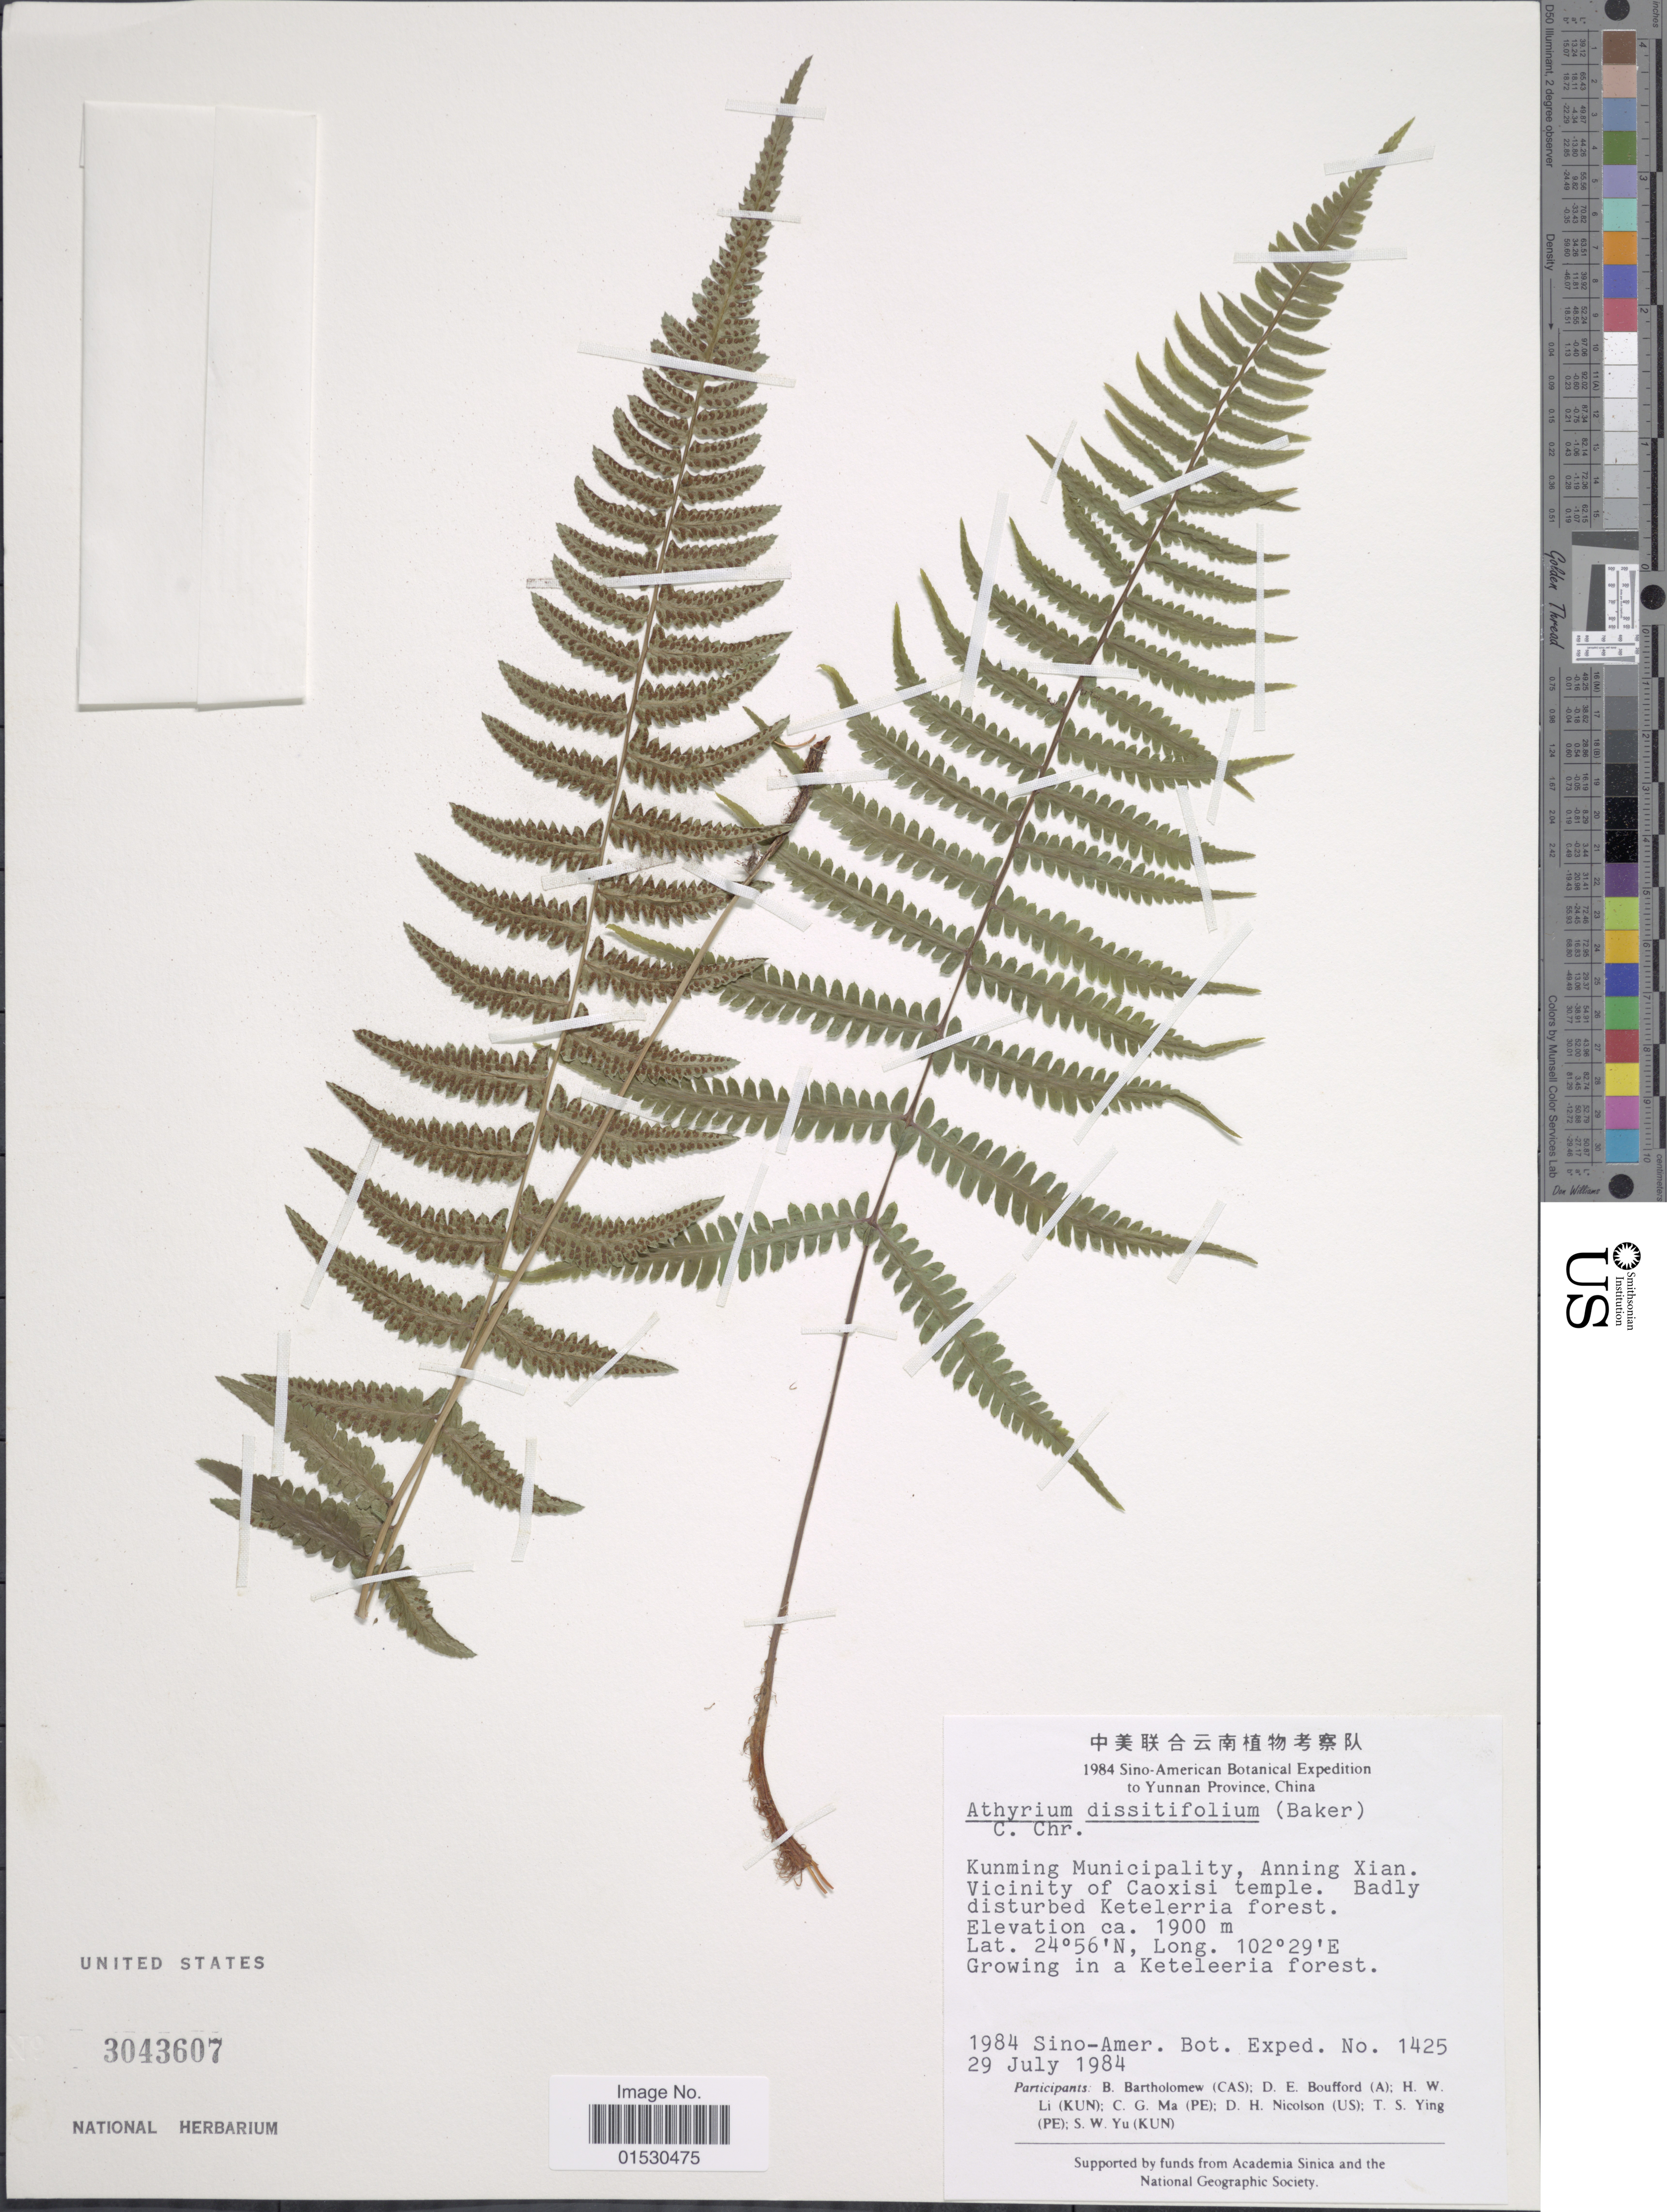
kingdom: Plantae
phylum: Tracheophyta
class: Polypodiopsida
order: Polypodiales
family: Athyriaceae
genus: Athyrium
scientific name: Athyrium dissitifolium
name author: (Baker) C. Chr.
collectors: Sino-Amer. Bot. Exped. 1984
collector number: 1425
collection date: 1984-07-29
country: China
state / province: Yunnan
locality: Kunming Municipality, Anning Xian. Vicinity of Caoxisi temple. Badly disturbed Ketelerria forest. Growing in a Keteleeria forest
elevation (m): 1900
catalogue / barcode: US 3043607